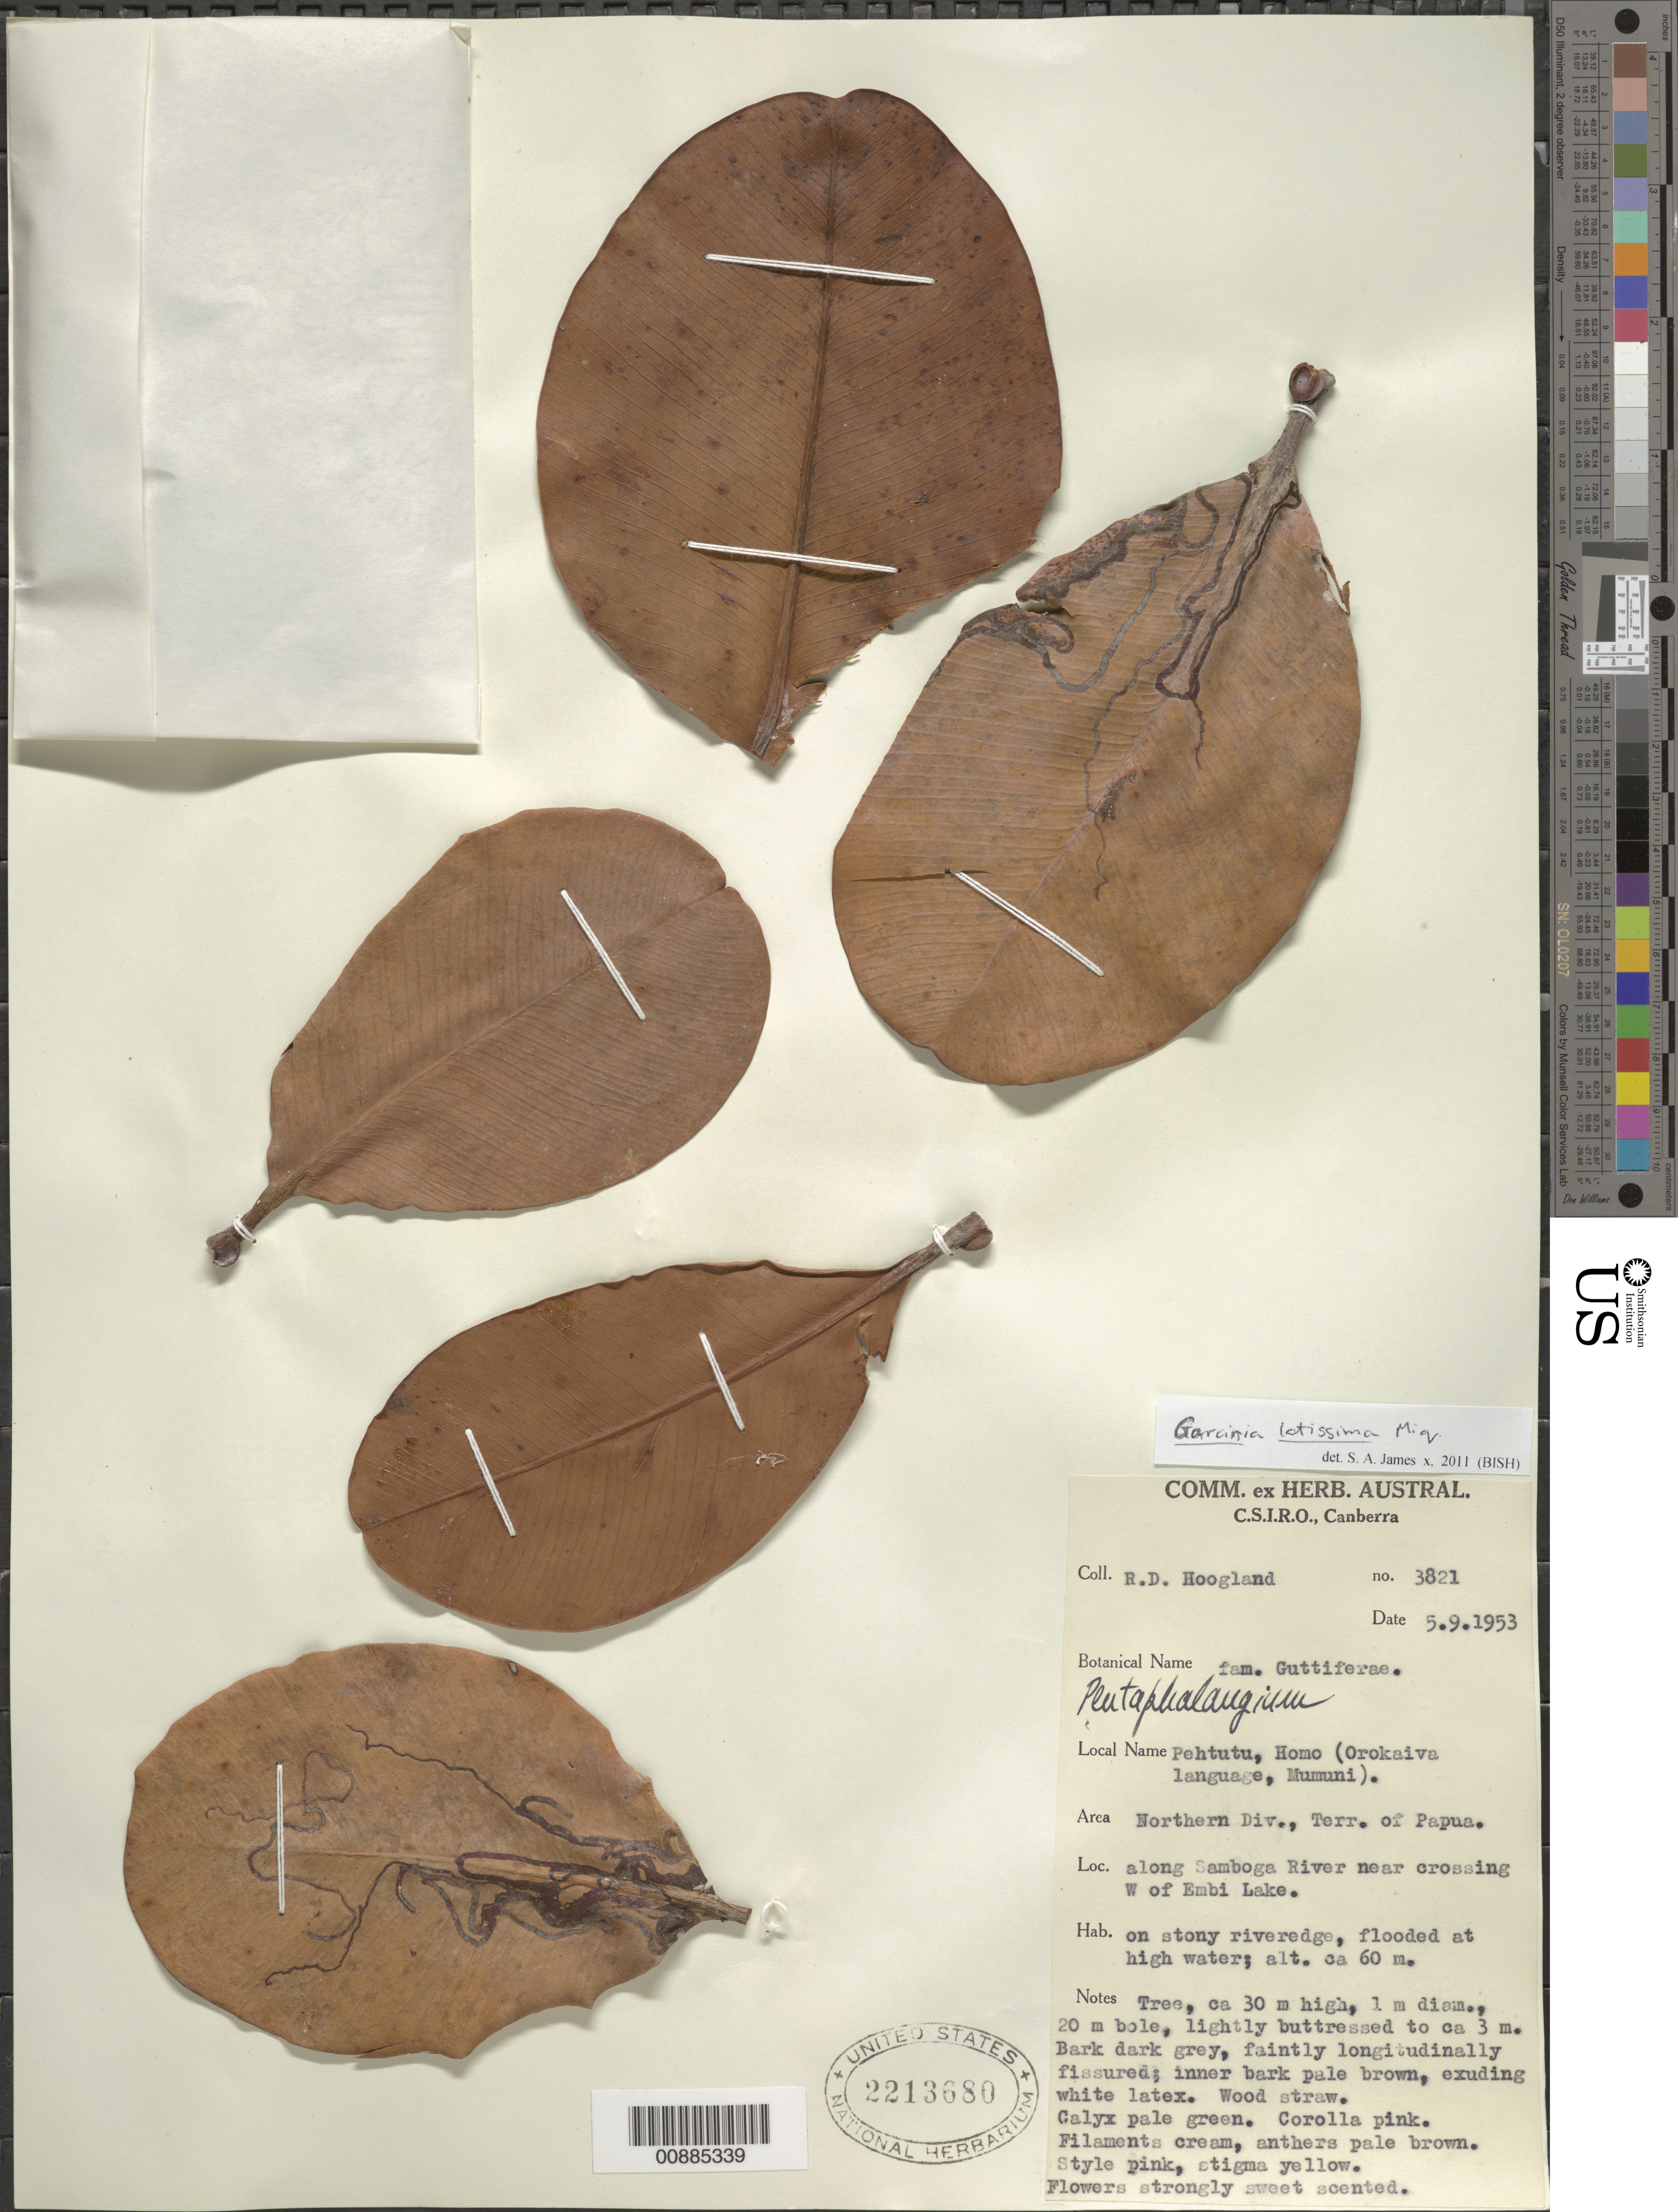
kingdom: Plantae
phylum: Tracheophyta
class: Magnoliopsida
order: Malpighiales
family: Clusiaceae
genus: Garcinia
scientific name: Garcinia latissima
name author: Miq.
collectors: R. D. Hoogland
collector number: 3821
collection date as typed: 09 May 1953 or 05 Sep 1953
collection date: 1953-05-09 or 1953-09-05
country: Papua New Guinea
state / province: Northern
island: New Guinea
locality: Along Samboga River, near crossing W of Embi Lake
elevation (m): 60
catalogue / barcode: US 2213680